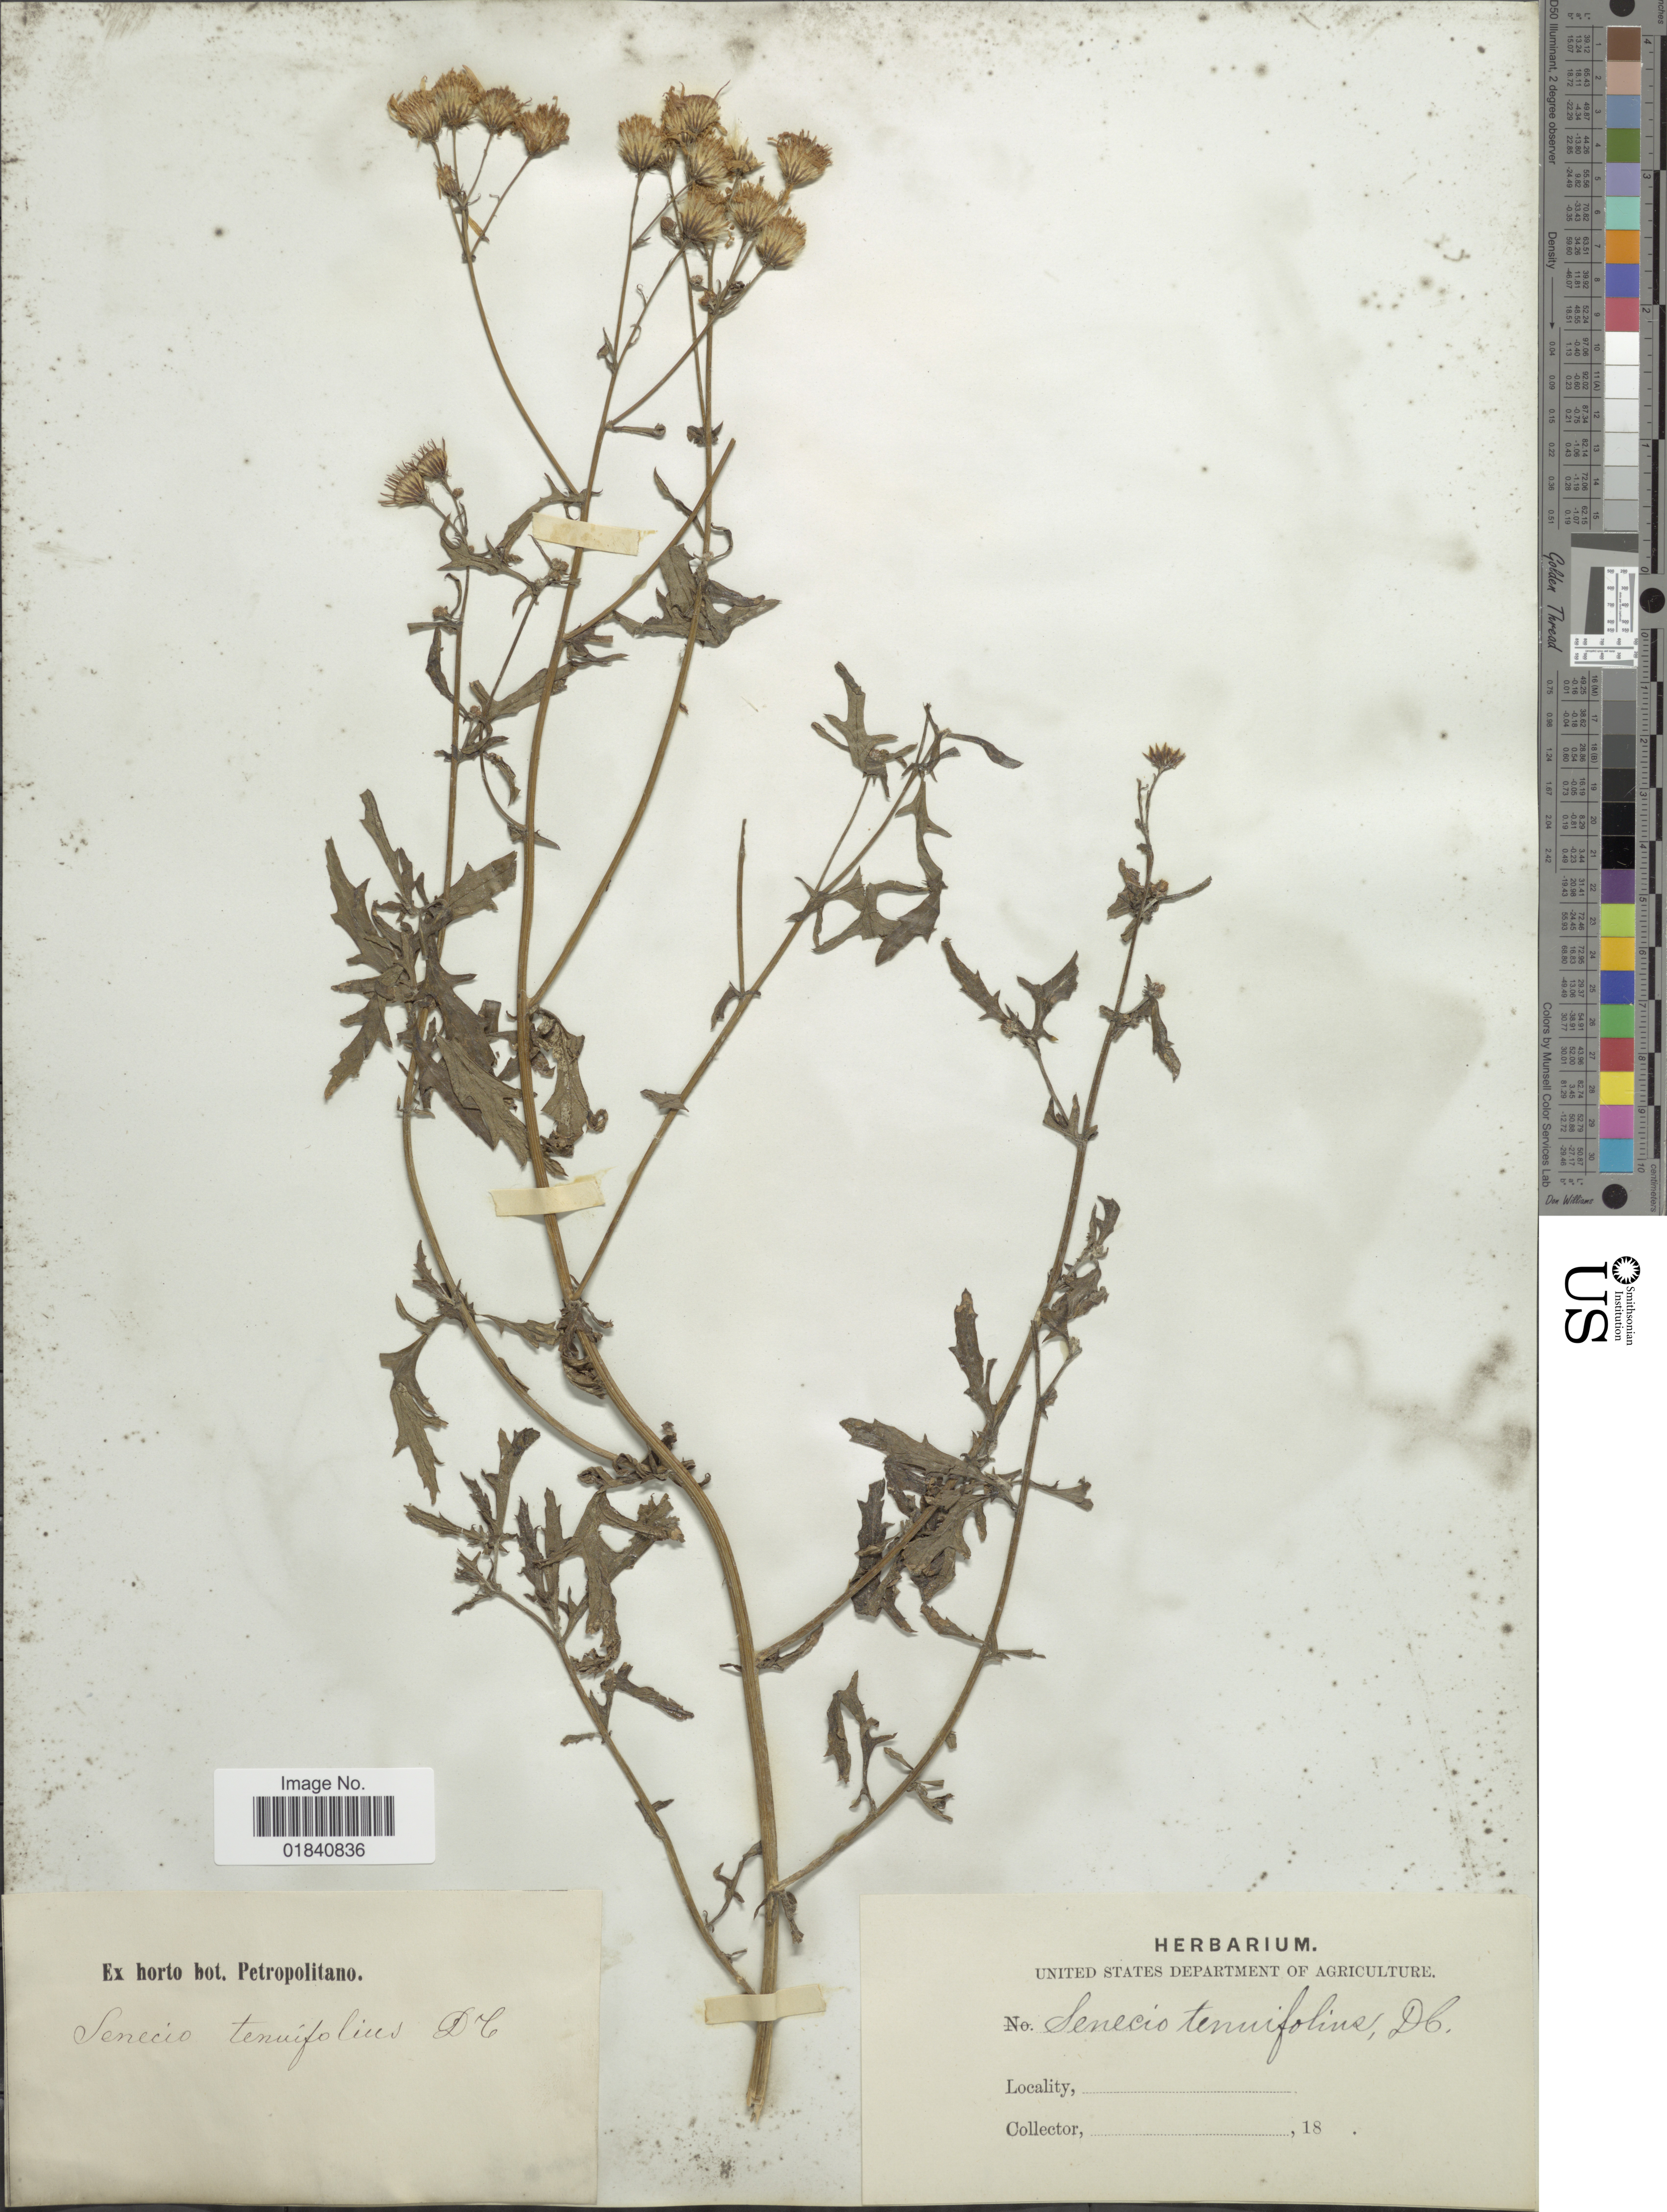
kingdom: Plantae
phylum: Tracheophyta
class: Magnoliopsida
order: Asterales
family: Asteraceae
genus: Senecio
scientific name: Senecio tenuifolius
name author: Burm. f.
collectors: Facchini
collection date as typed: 18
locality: Ex horto bot. Petropolitano